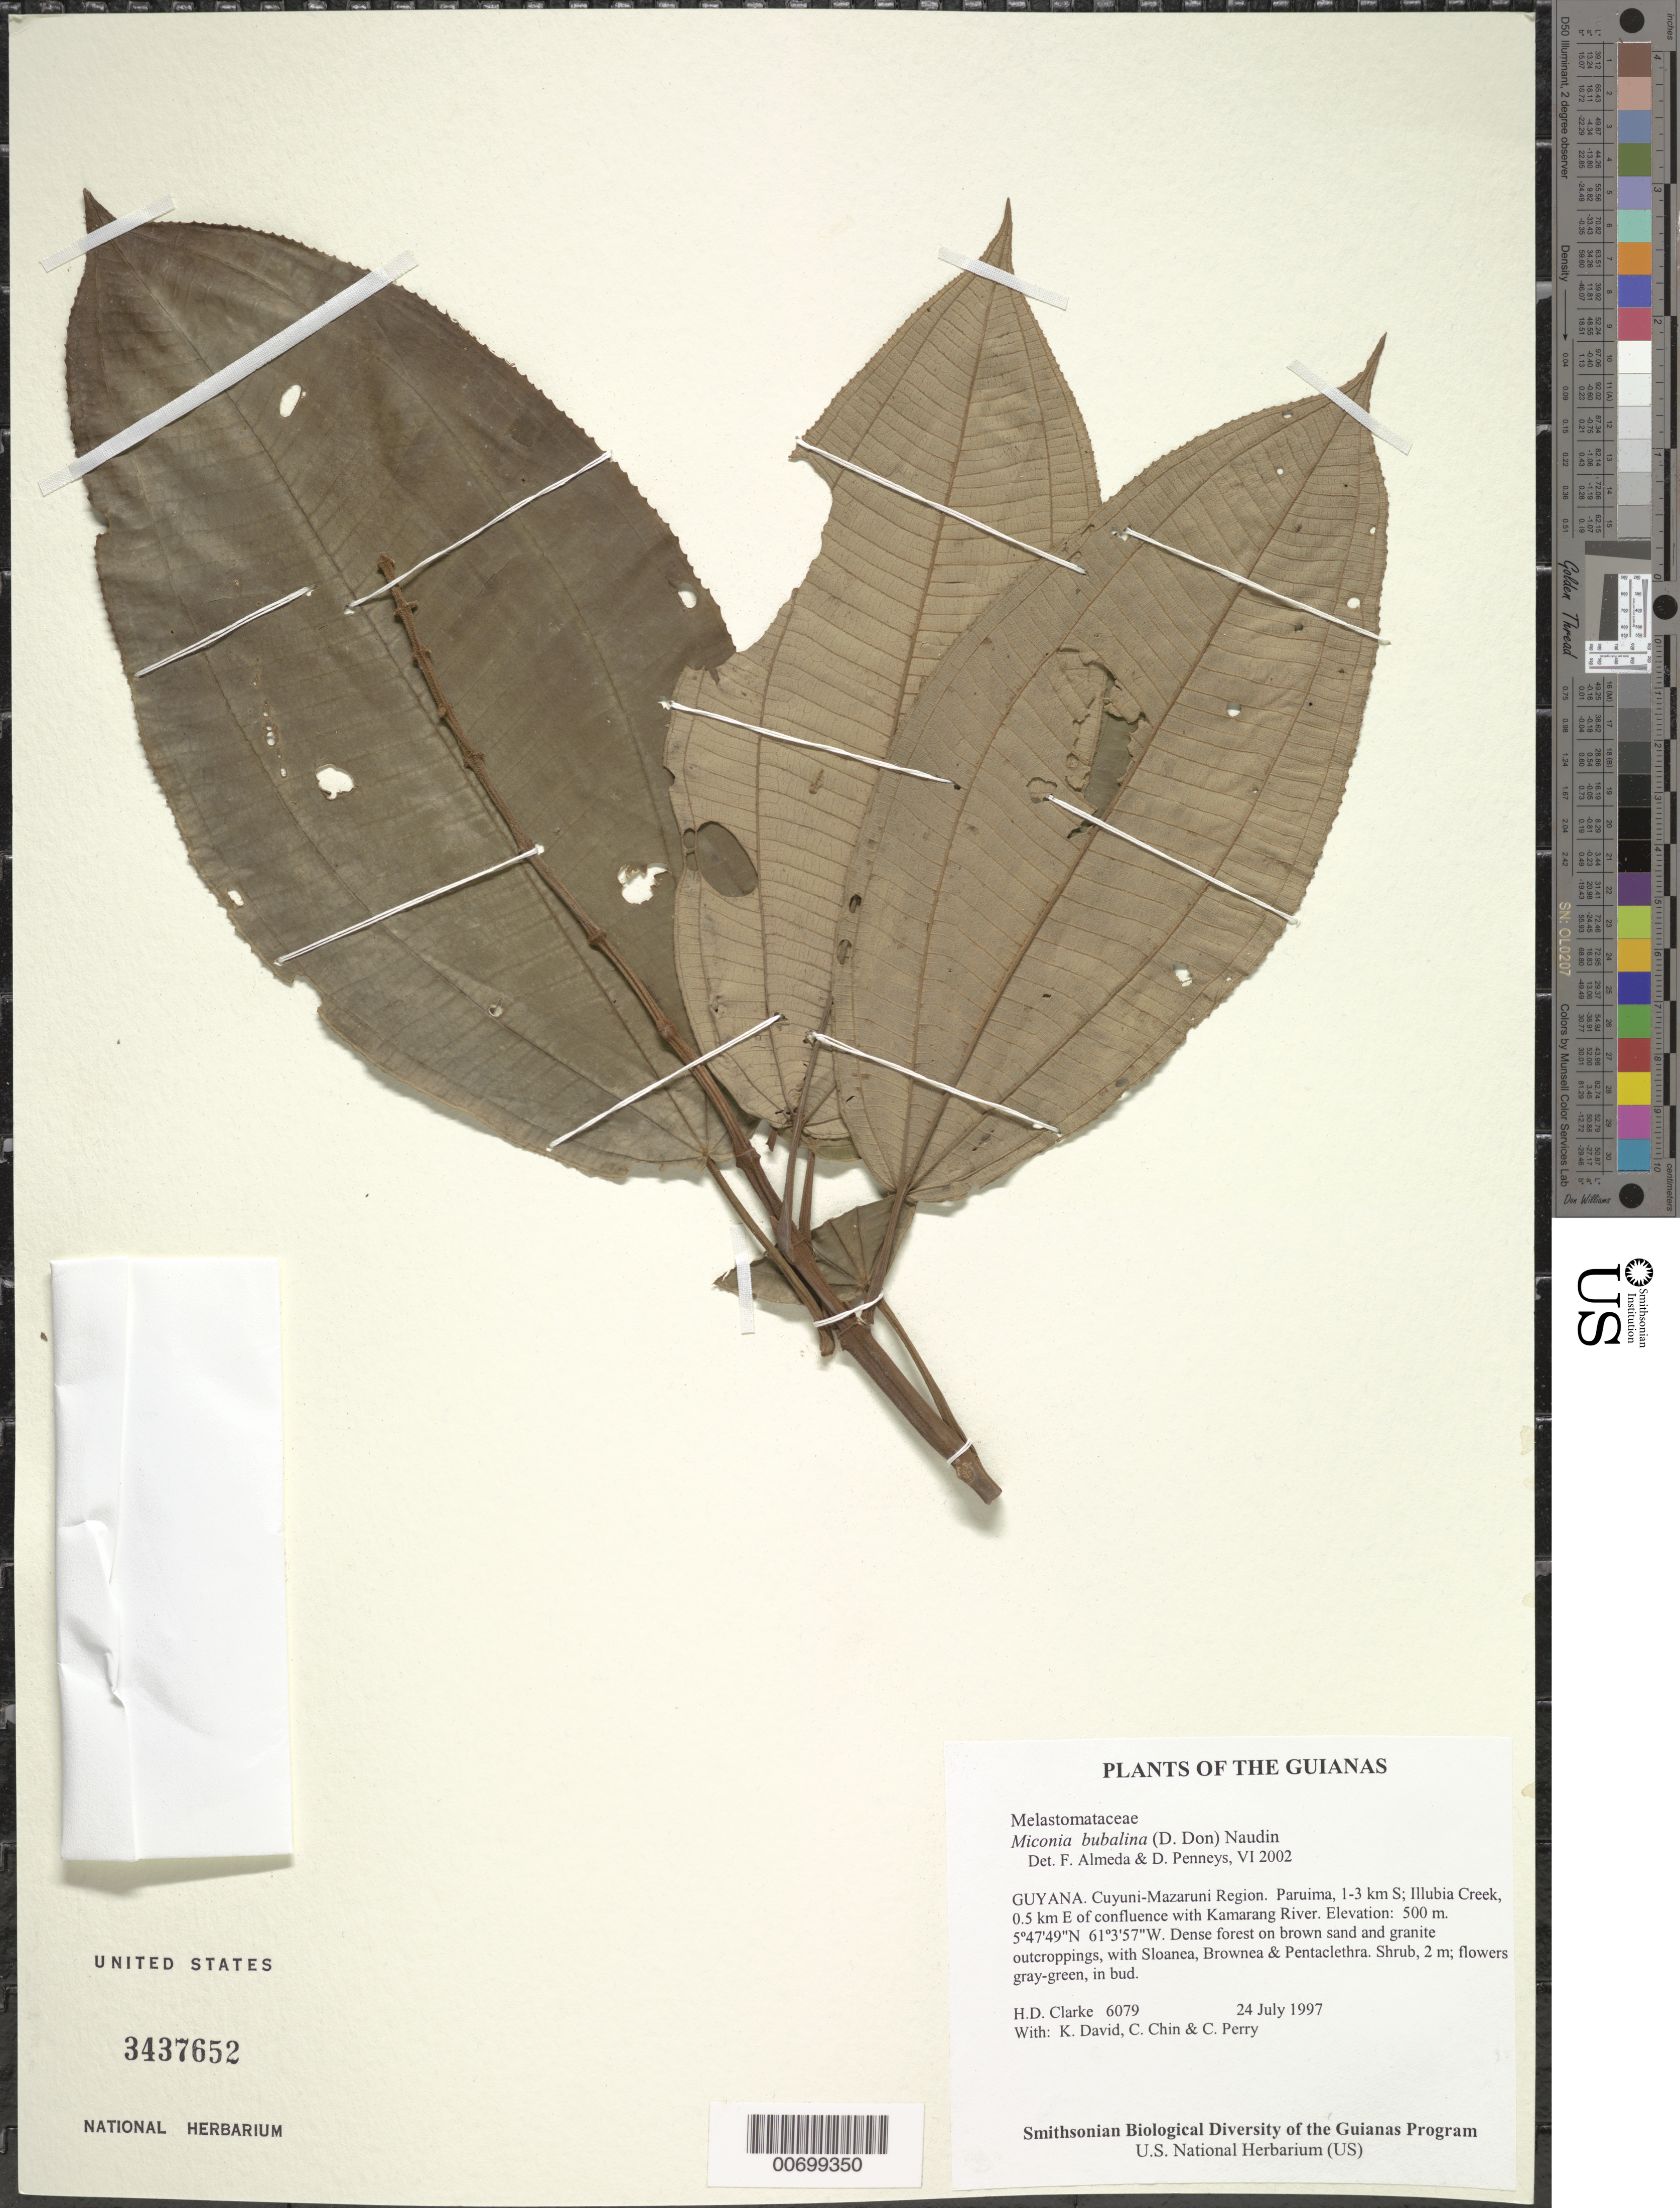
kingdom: Plantae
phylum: Tracheophyta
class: Magnoliopsida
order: Myrtales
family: Melastomataceae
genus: Miconia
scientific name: Miconia bubalina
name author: Naudin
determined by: Almeda, F.; Penneys, D. S.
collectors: H. D. Clarke, K. David, C. Chin & C. Perry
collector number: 6079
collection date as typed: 24 July 1997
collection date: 1997-07-24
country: Guyana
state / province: Cuyuni-Mazaruni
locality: Paruima, 1-3 km S; Illubia Creek, 0.5 km E of confluence with Kamarang River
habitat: Dense forest on brown sand and granite outcroppings, with Sloanea, Brownea & Pentaclethra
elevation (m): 500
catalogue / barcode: US 3437652